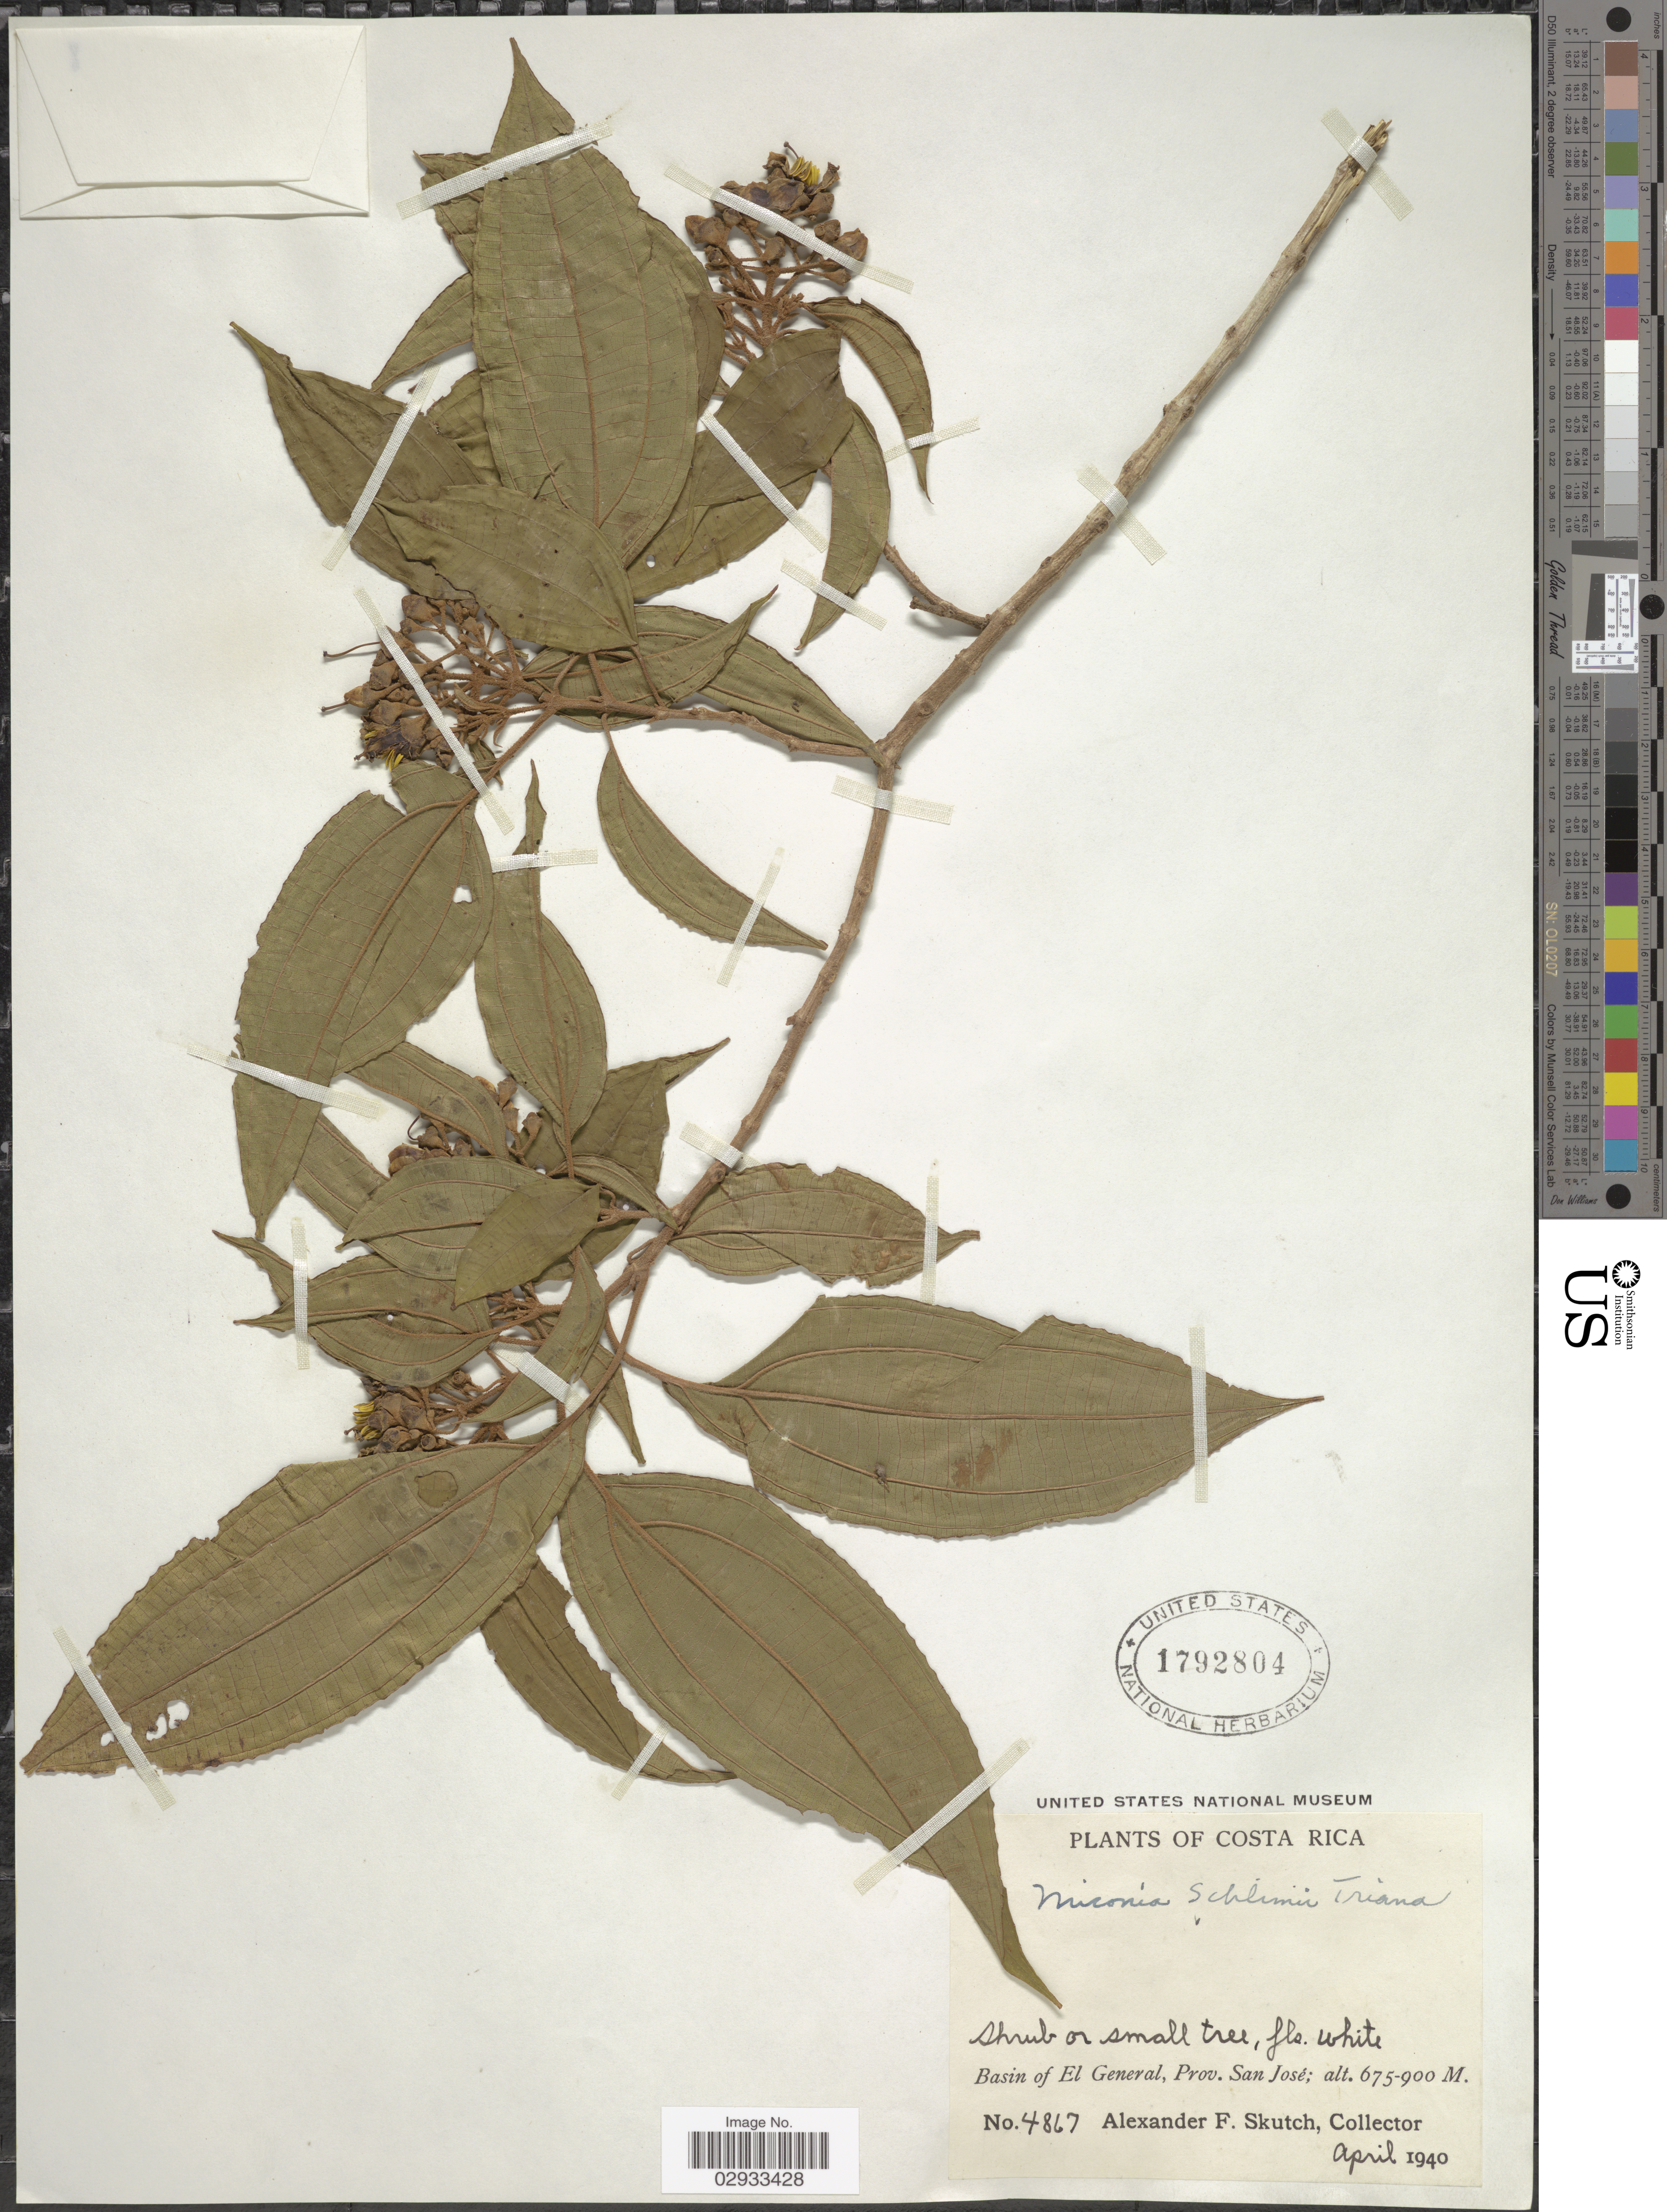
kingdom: Plantae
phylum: Tracheophyta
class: Magnoliopsida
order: Myrtales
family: Melastomataceae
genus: Miconia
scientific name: Miconia schlimii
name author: Triana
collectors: A. F. Skutch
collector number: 4867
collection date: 1940-04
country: Costa Rica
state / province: San José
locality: Basin of El General.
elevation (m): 675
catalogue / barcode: US 1792804